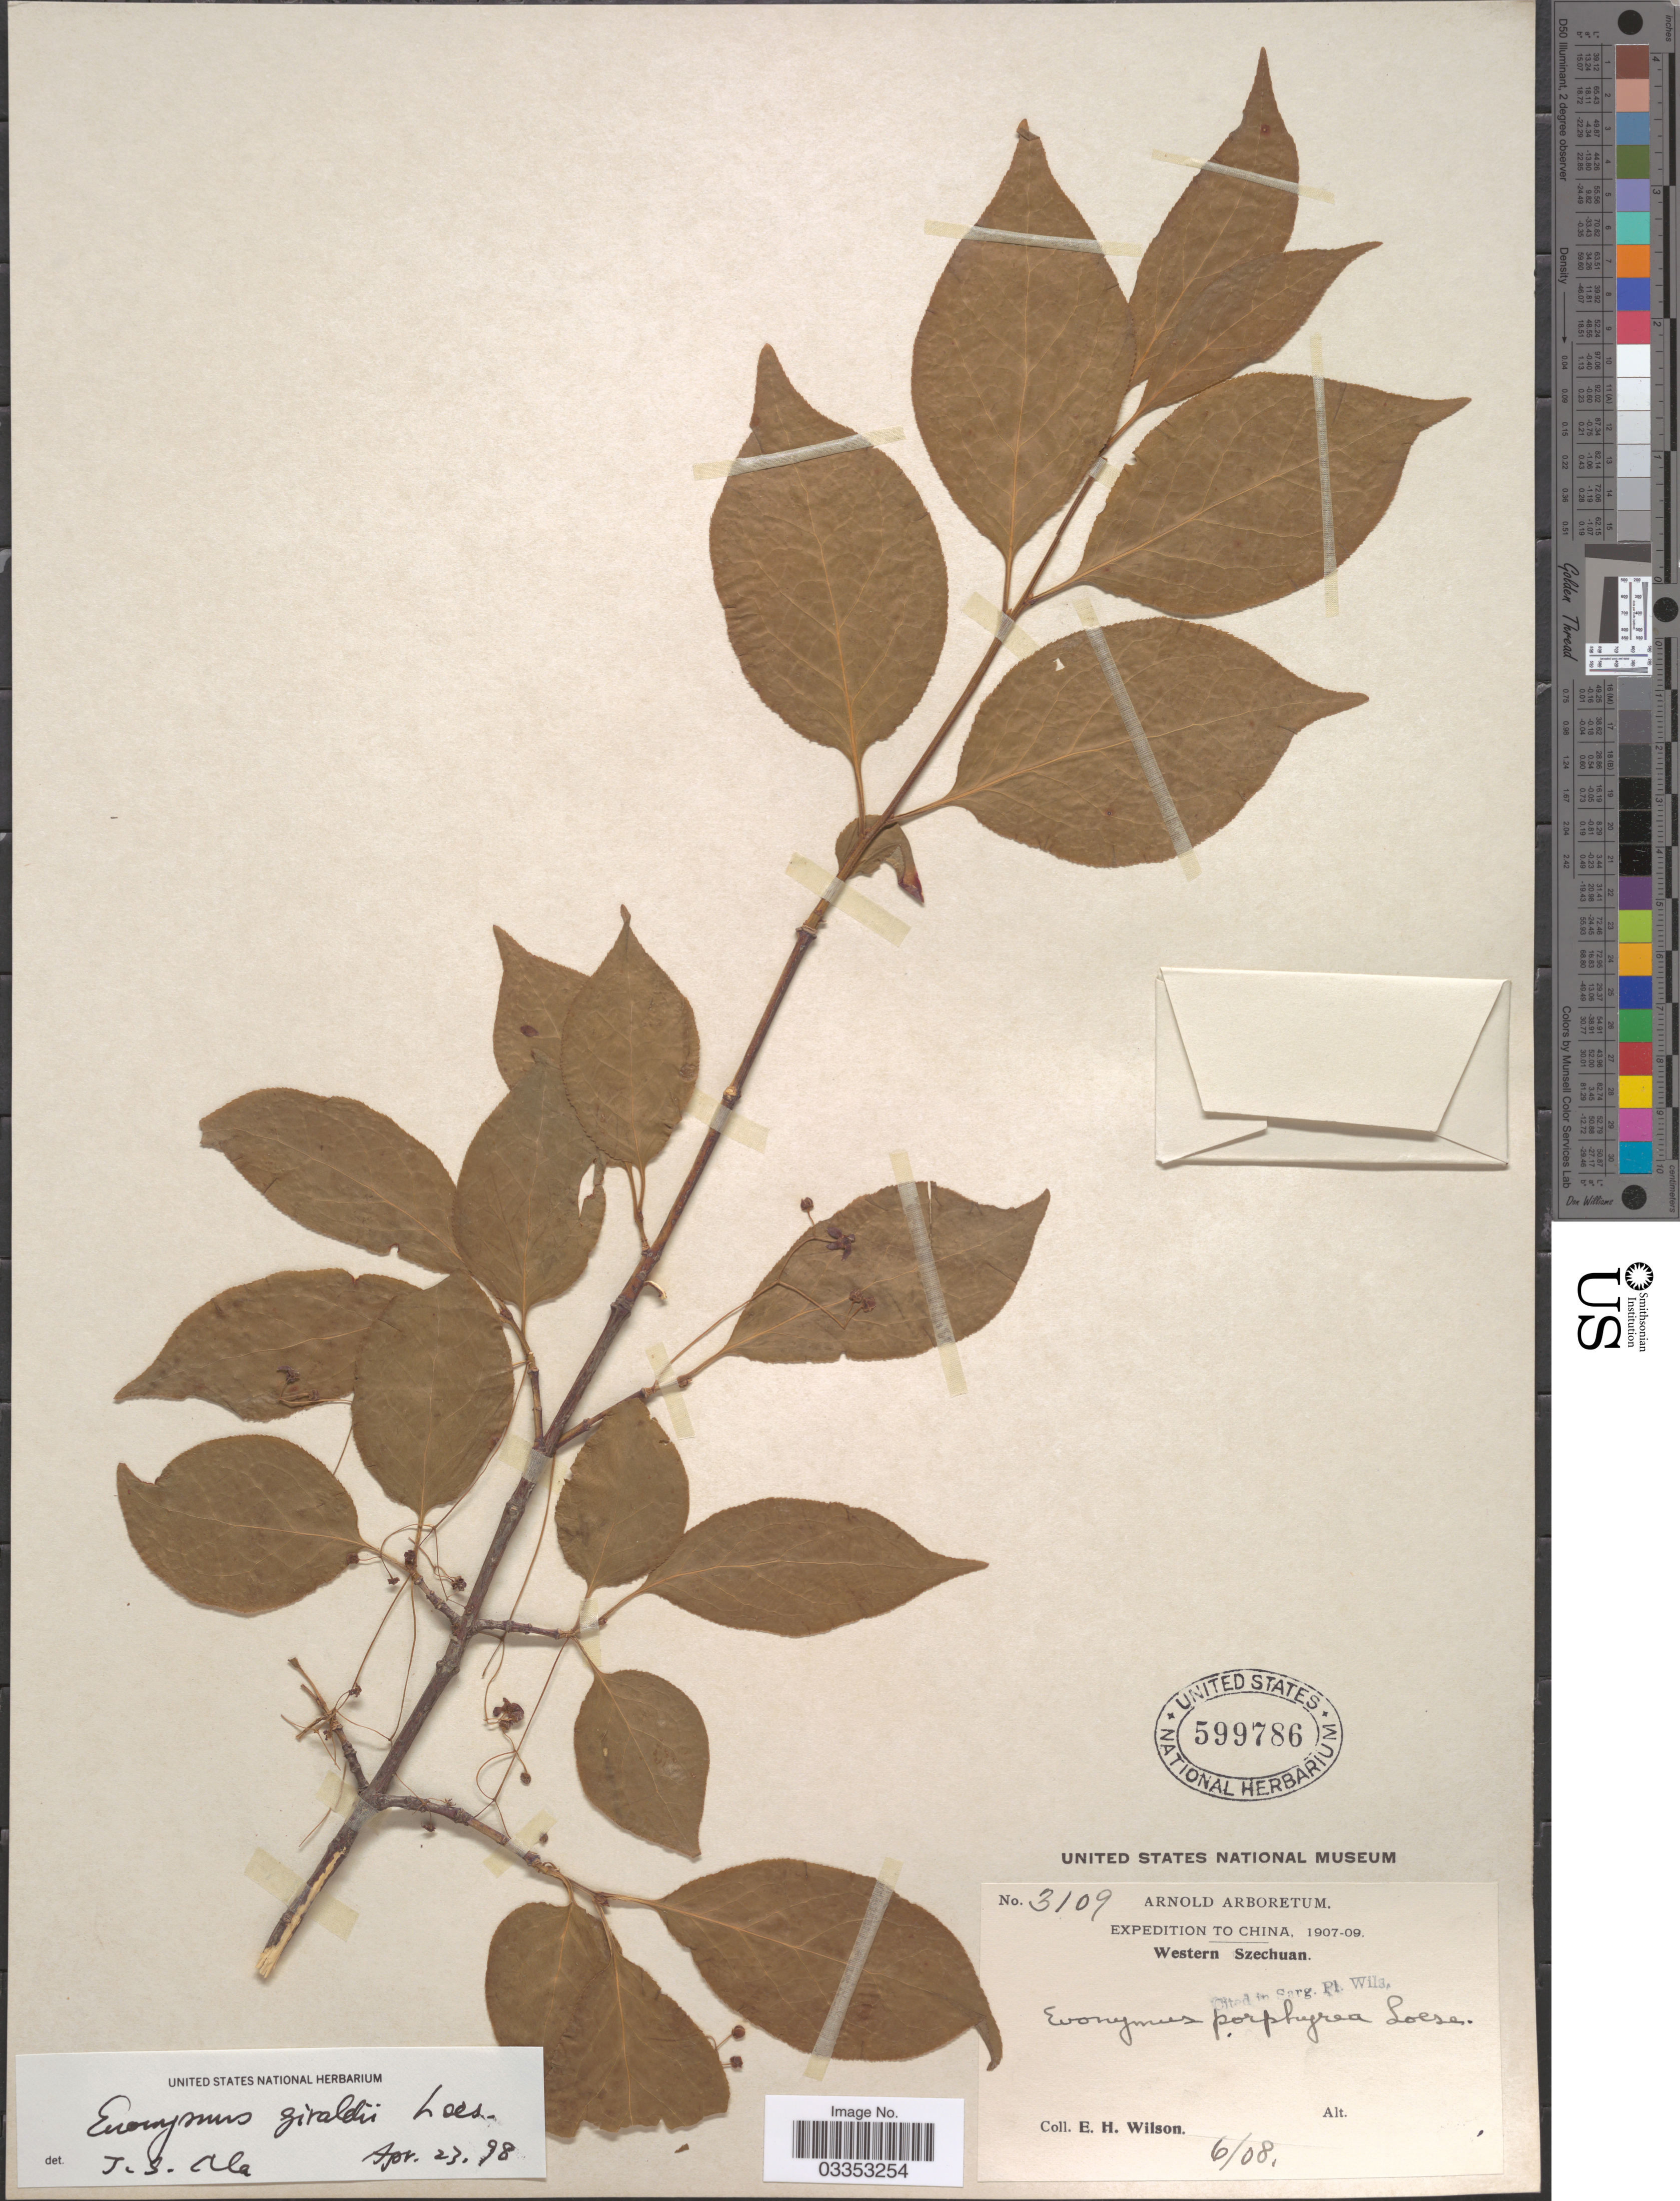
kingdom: Plantae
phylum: Tracheophyta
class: Magnoliopsida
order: Celastrales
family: Celastraceae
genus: Euonymus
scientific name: Euonymus giraldii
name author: Loes. ex Diels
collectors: E. Wilson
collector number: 3109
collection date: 1908-06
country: China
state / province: Sichuan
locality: Western Szechuan.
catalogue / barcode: US 599786